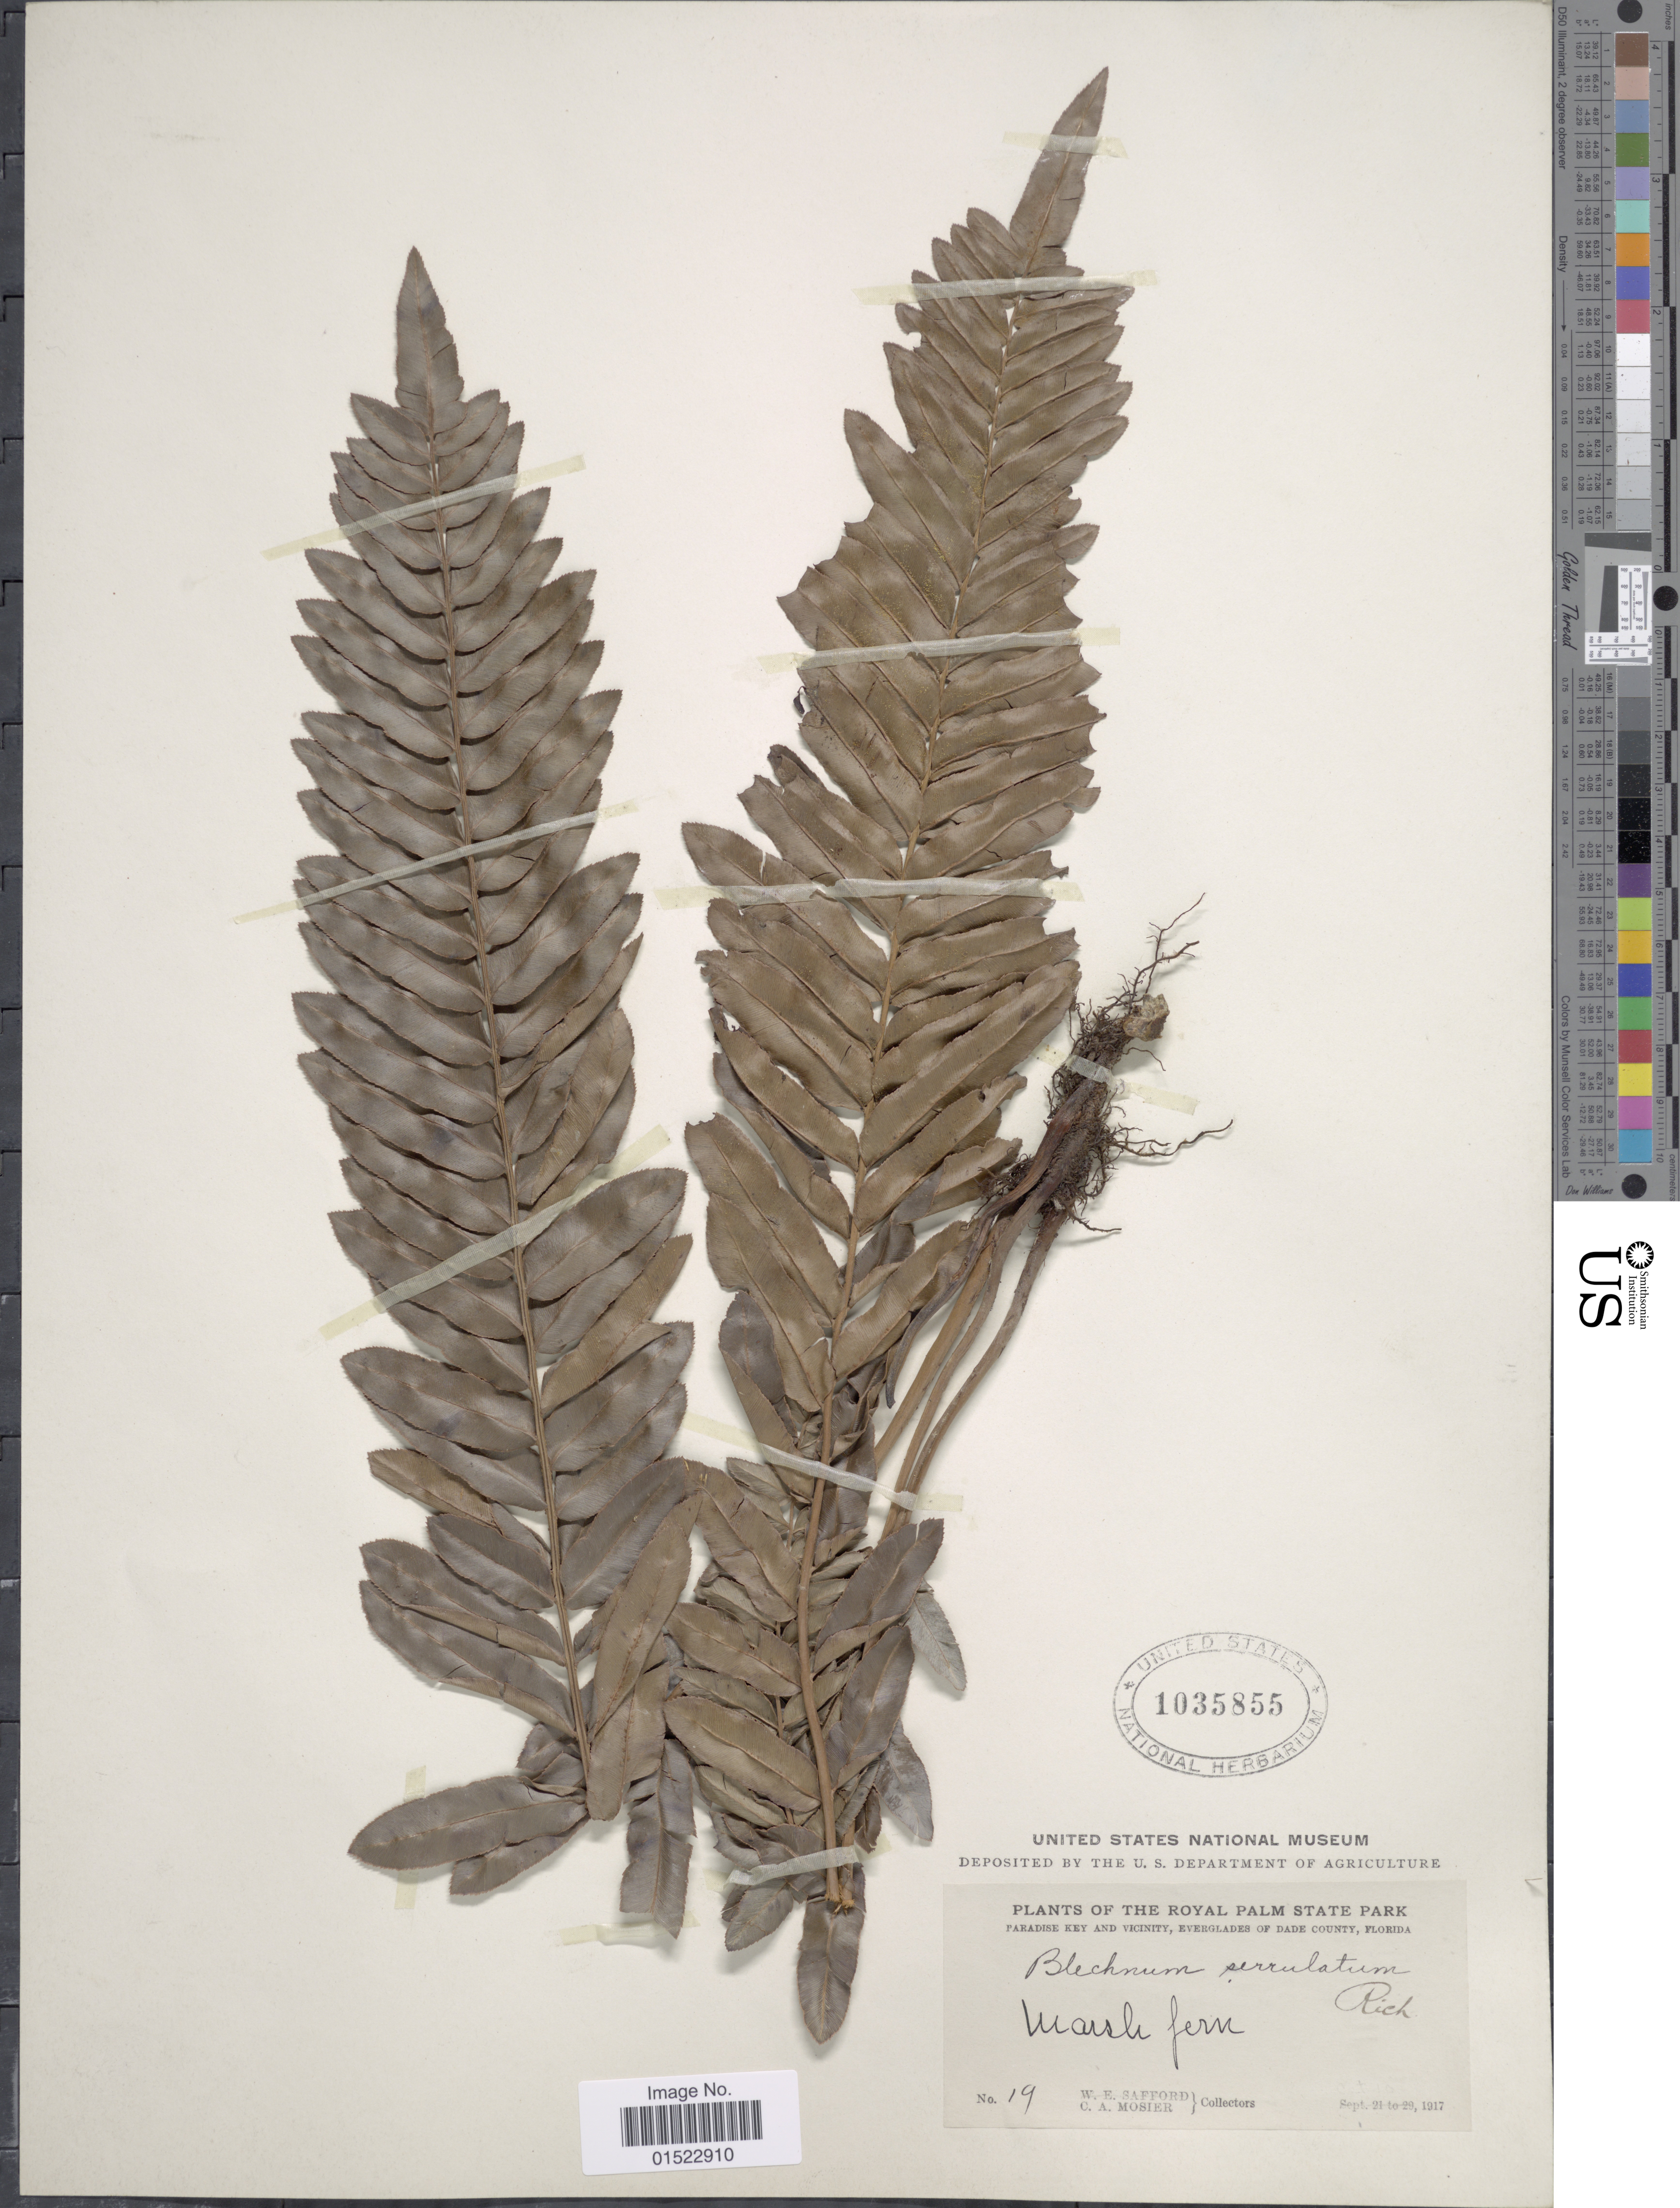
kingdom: Plantae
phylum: Tracheophyta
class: Polypodiopsida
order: Polypodiales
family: Blechnaceae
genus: Telmatoblechnum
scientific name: Telmatoblechnum serrulatum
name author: (Rich.) Perrie et al.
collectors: W. E. Safford & C. A. Mosier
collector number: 19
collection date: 1917-09-21/1917-09-29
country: United States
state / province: Florida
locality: The Royal Palm State Park, Paradise Key and Vicinity, Everglades of Dade County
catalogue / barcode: US 1035855